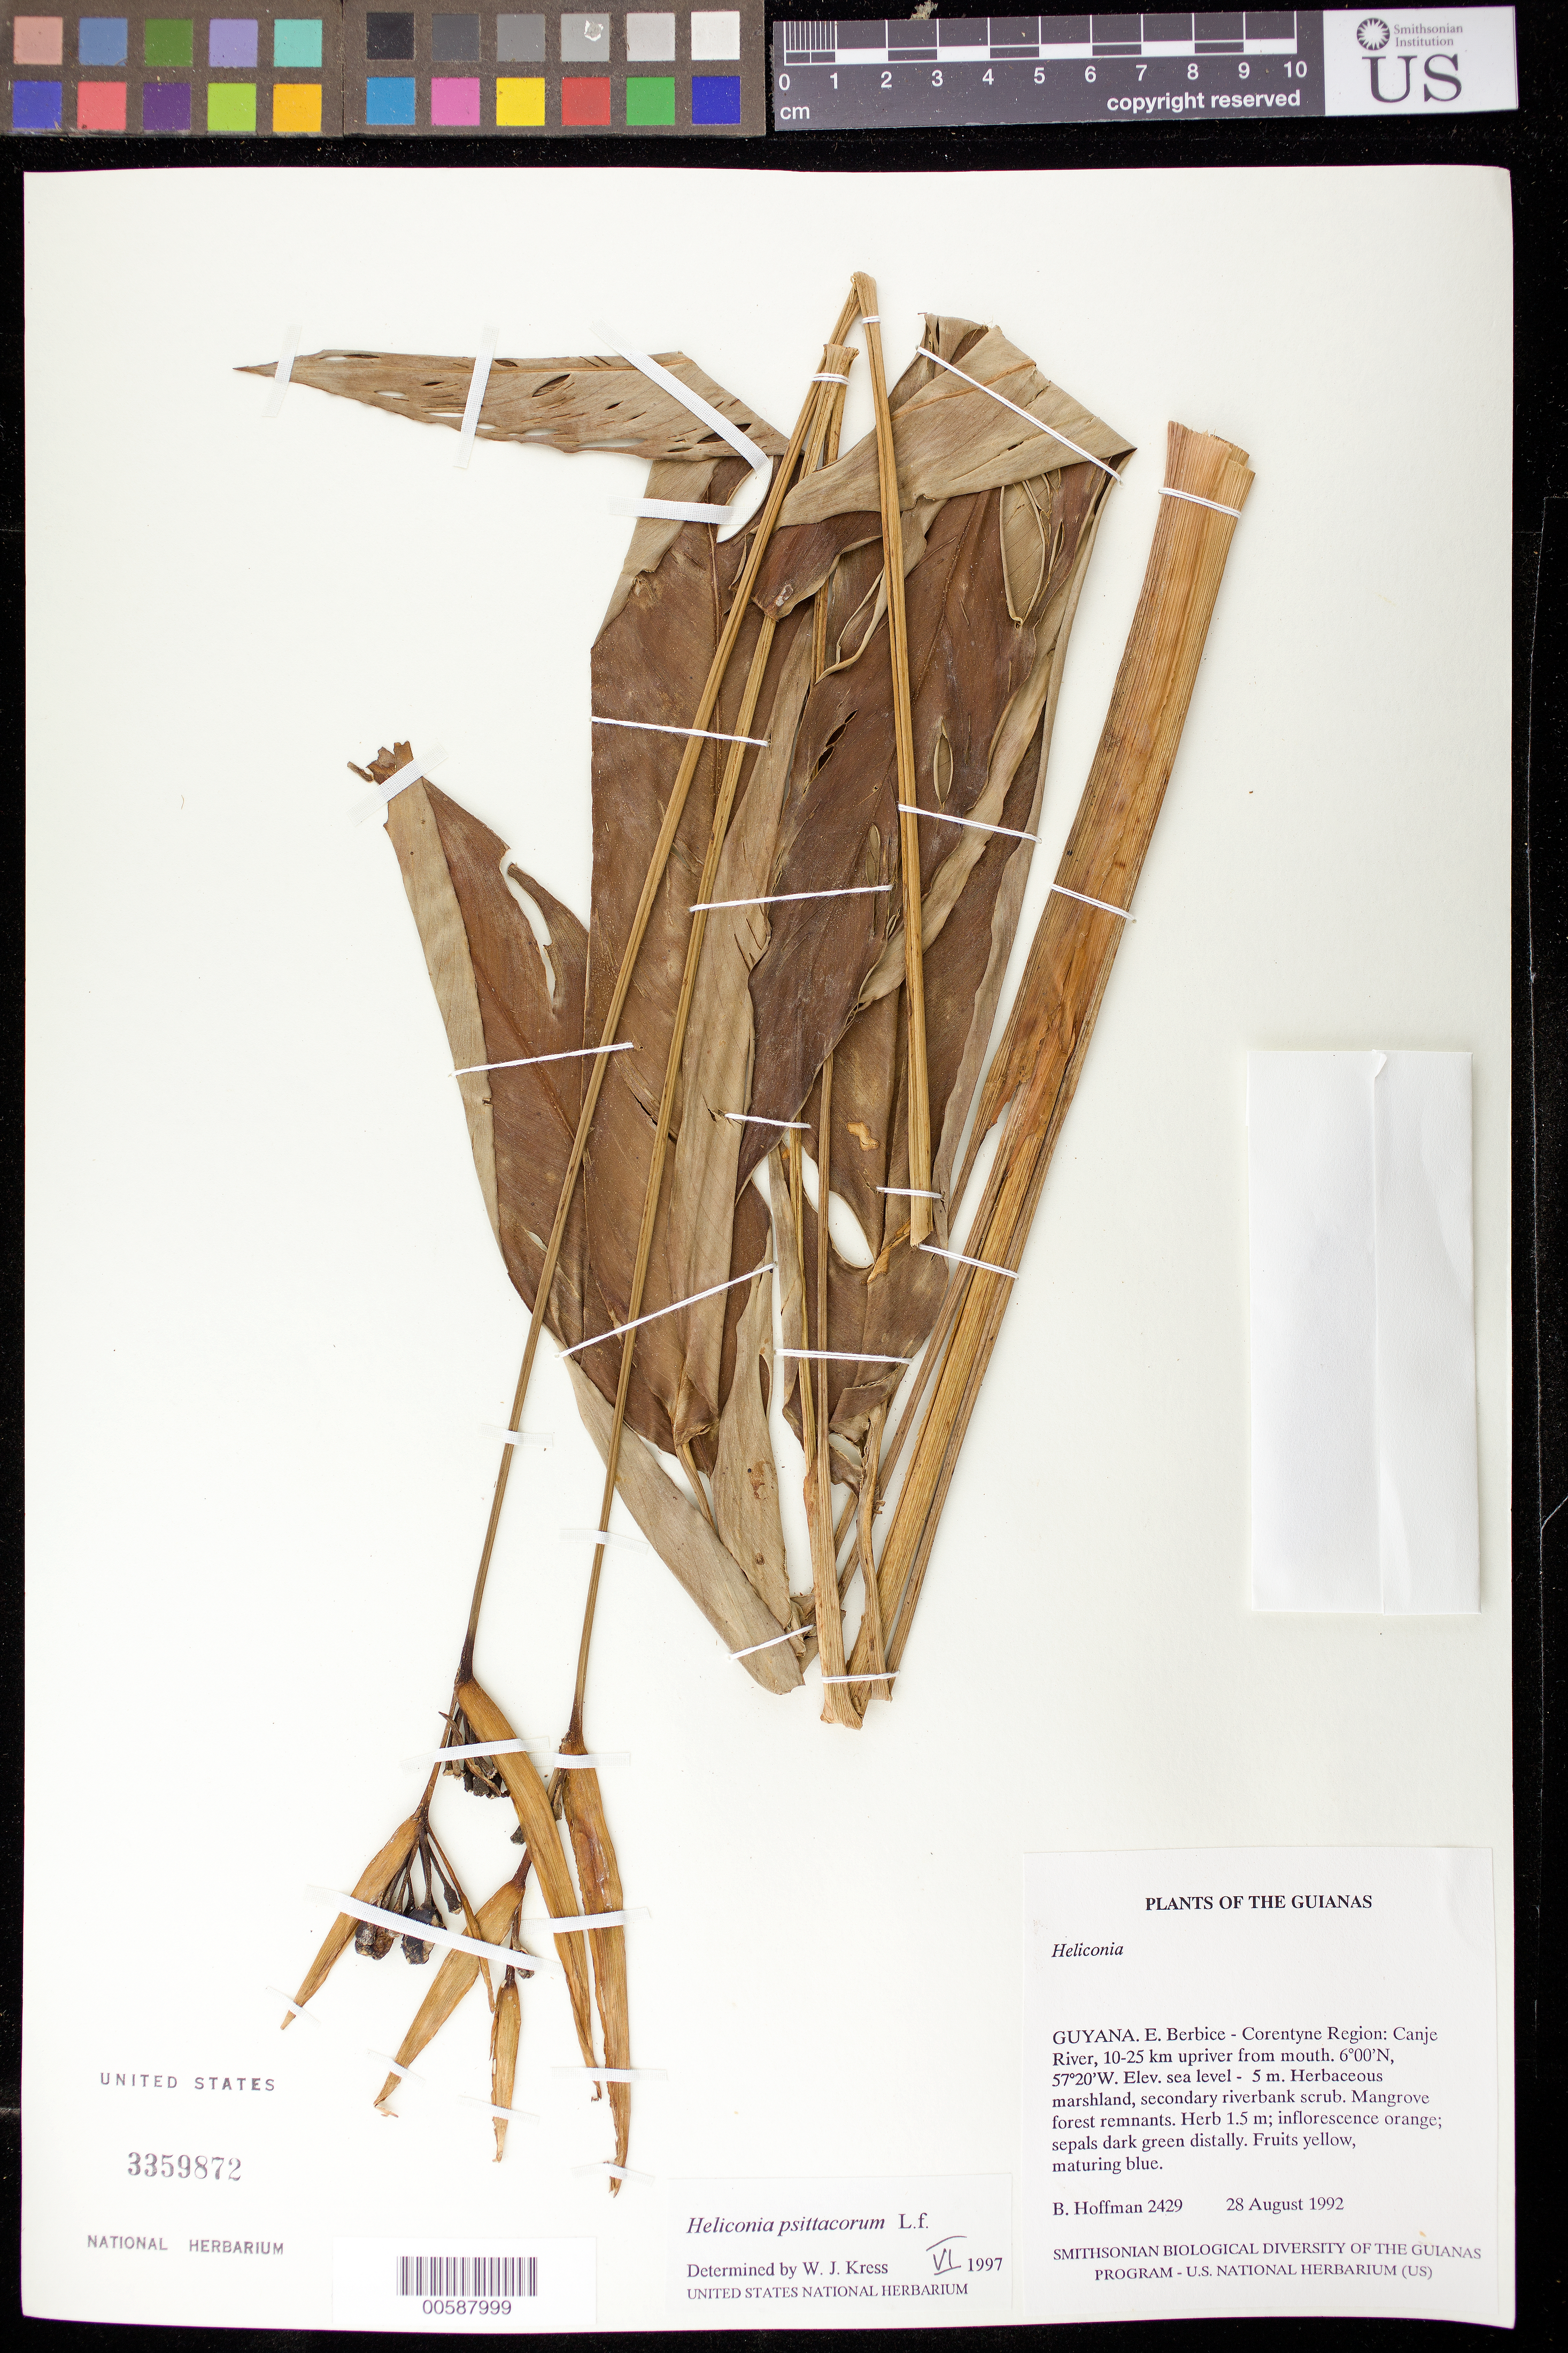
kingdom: Plantae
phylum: Tracheophyta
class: Liliopsida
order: Zingiberales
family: Heliconiaceae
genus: Heliconia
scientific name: Heliconia psittacorum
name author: L. f.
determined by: Kress, W. J., (US), Smithsonian Institution - National Museum of Natural History (UNITED STATES)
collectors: B. Hoffman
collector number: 2429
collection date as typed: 28 August 1992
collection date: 1992-08-28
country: Guyana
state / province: E. Berbice-Corentyne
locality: Canje River, 10-25 km upriver from mouth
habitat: Herbaceous marshland, secondary riverbank scrub. Mangrove forest remnants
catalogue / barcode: US 3359872